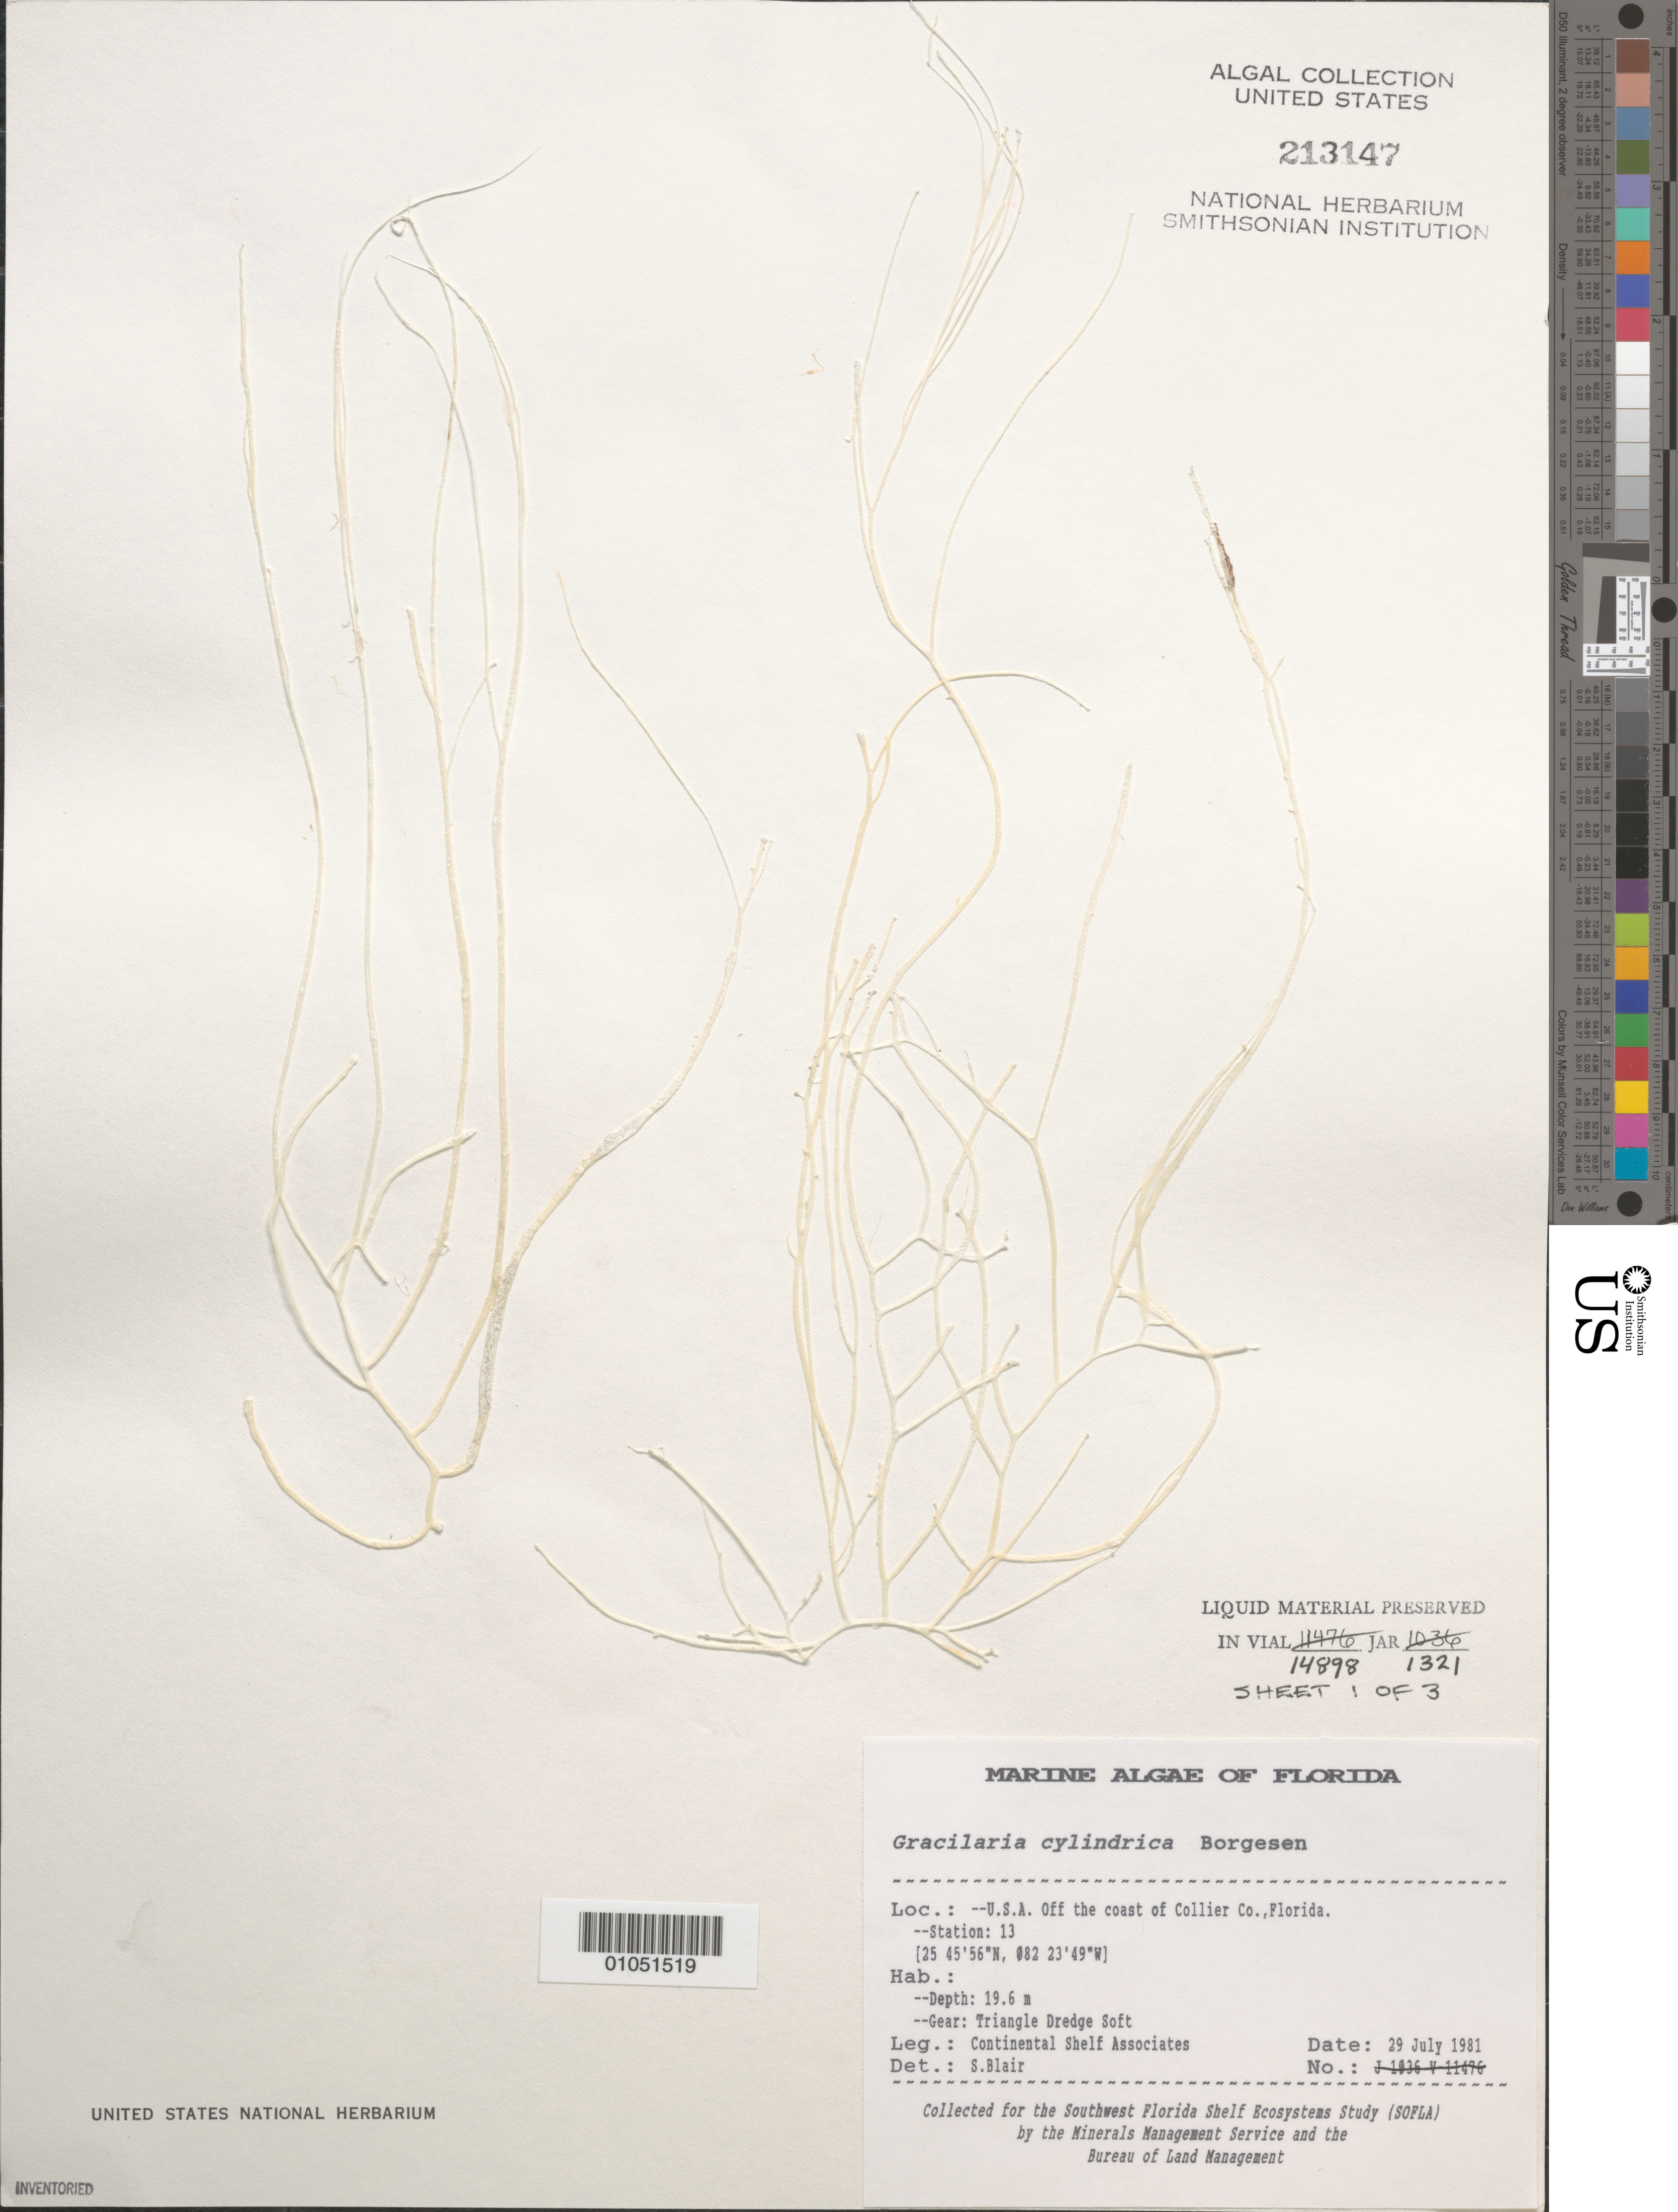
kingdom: Plantae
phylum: Rhodophyta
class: Florideophyceae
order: Gracilariales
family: Gracilariaceae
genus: Gracilaria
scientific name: Gracilaria cylindrica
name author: Børgesen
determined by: Blair, S. M.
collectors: Continental Shelf Associates for the MMS/BLM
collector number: Station 13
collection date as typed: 29 Jul 1981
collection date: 1981-07-29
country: United States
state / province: Florida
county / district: Collier County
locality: Gulf of Mexico off the coast of Collier County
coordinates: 25 45'56"N, 082 23'49"W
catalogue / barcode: US 213147